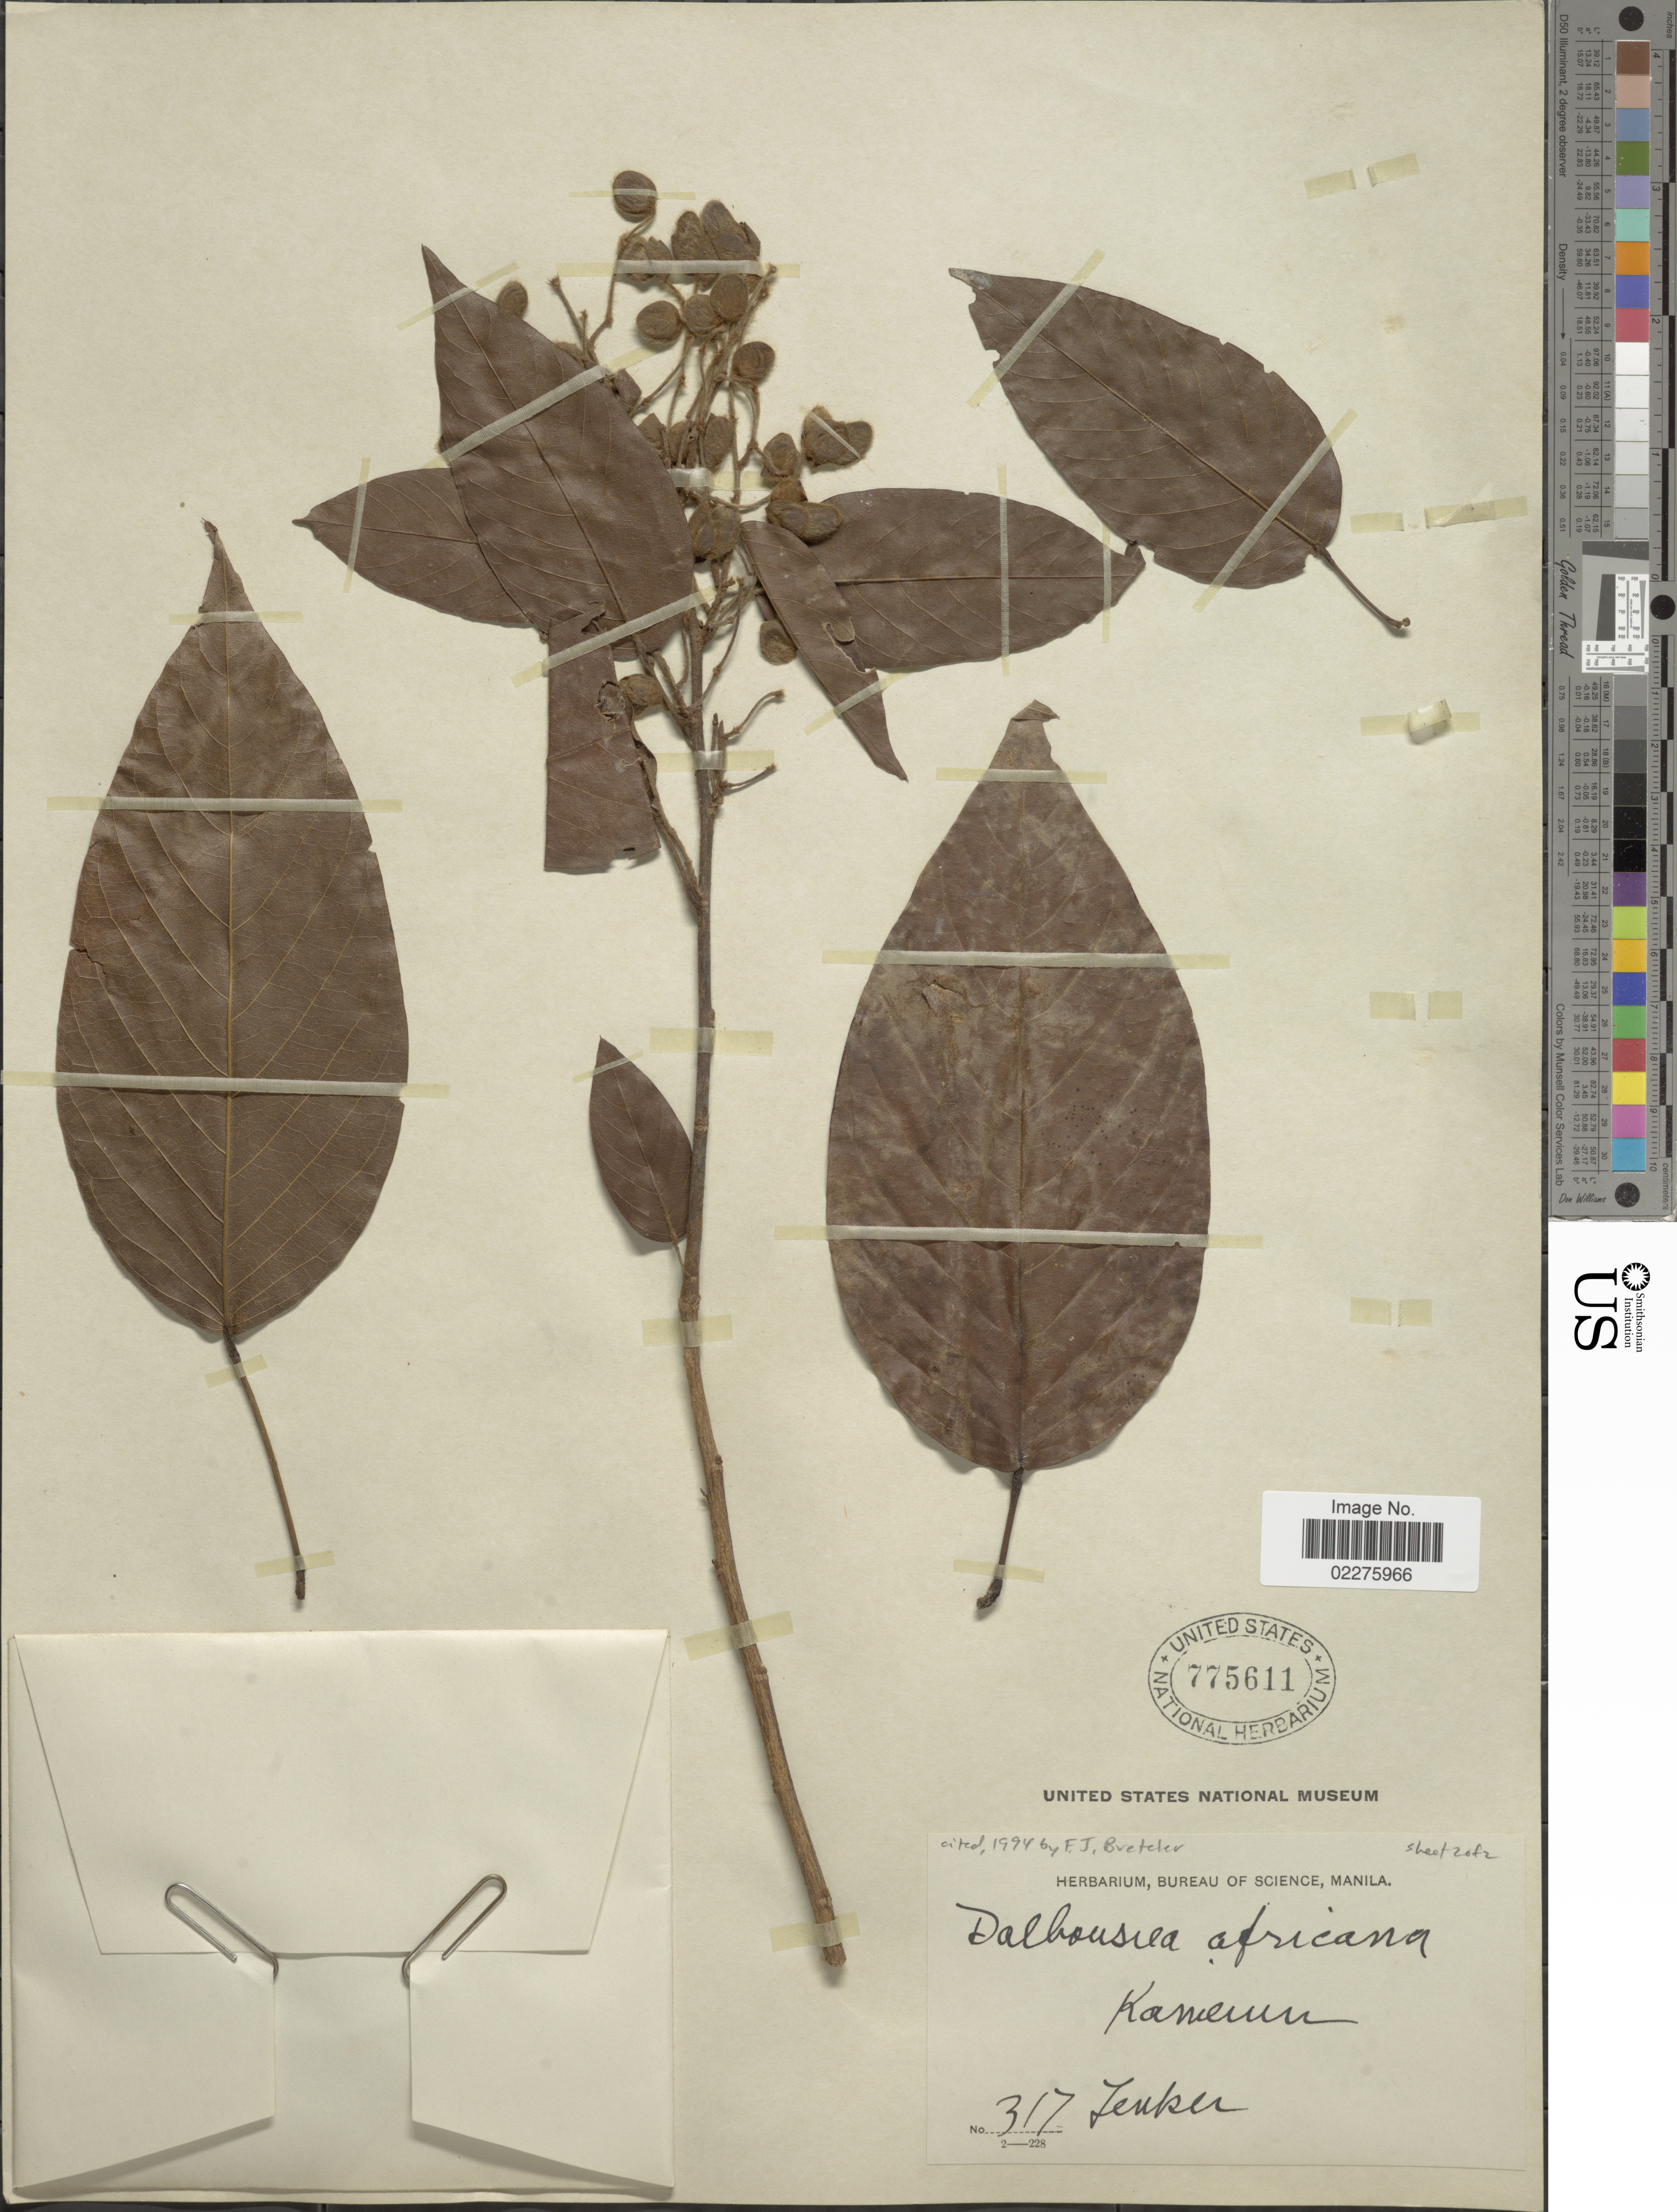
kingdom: Plantae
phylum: Tracheophyta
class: Magnoliopsida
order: Fabales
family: Fabaceae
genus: Dalhousiea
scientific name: Dalhousiea africana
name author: S. Moore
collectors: Zenker, --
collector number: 317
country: Cameroon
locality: Kamerun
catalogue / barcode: US 775611